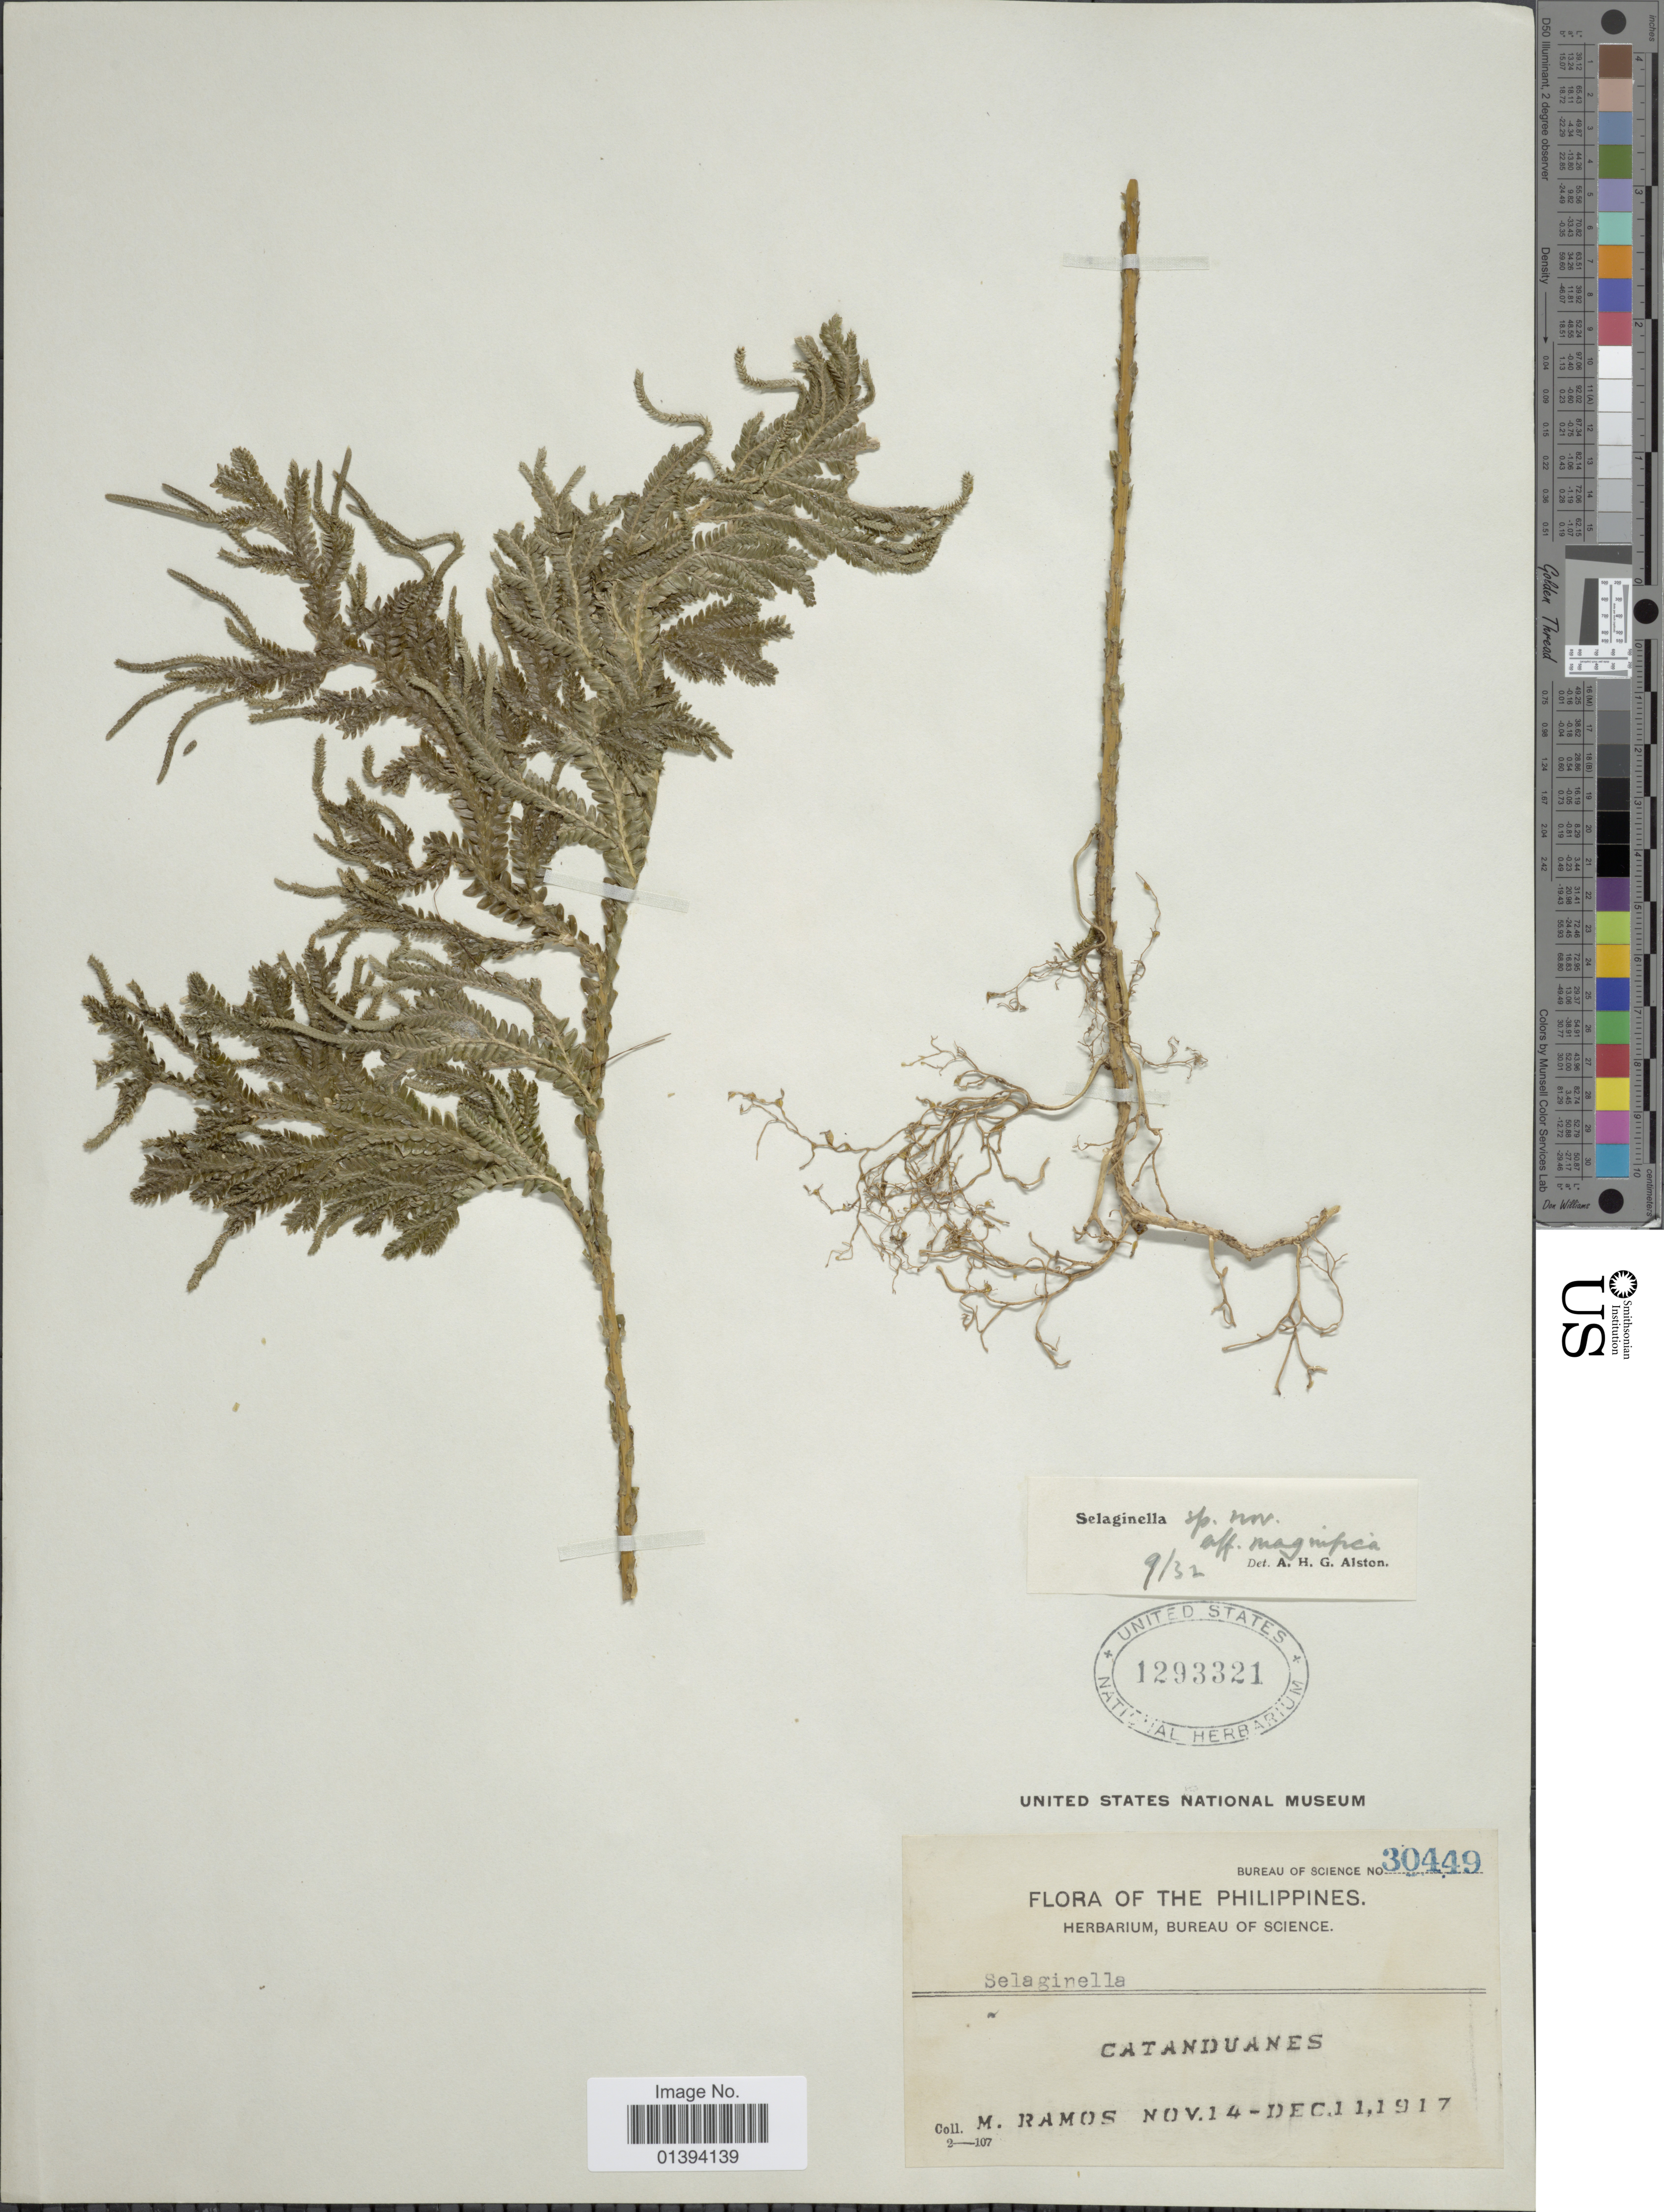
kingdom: Plantae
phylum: Tracheophyta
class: Lycopodiopsida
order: Selaginellales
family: Selaginellaceae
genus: Selaginella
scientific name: Selaginella magnifica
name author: Warb.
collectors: M. Ramos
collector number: Bureau of Science 30449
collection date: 1917-11-14/1917-12-11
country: Philippines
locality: Catanduanes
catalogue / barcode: US 1293321